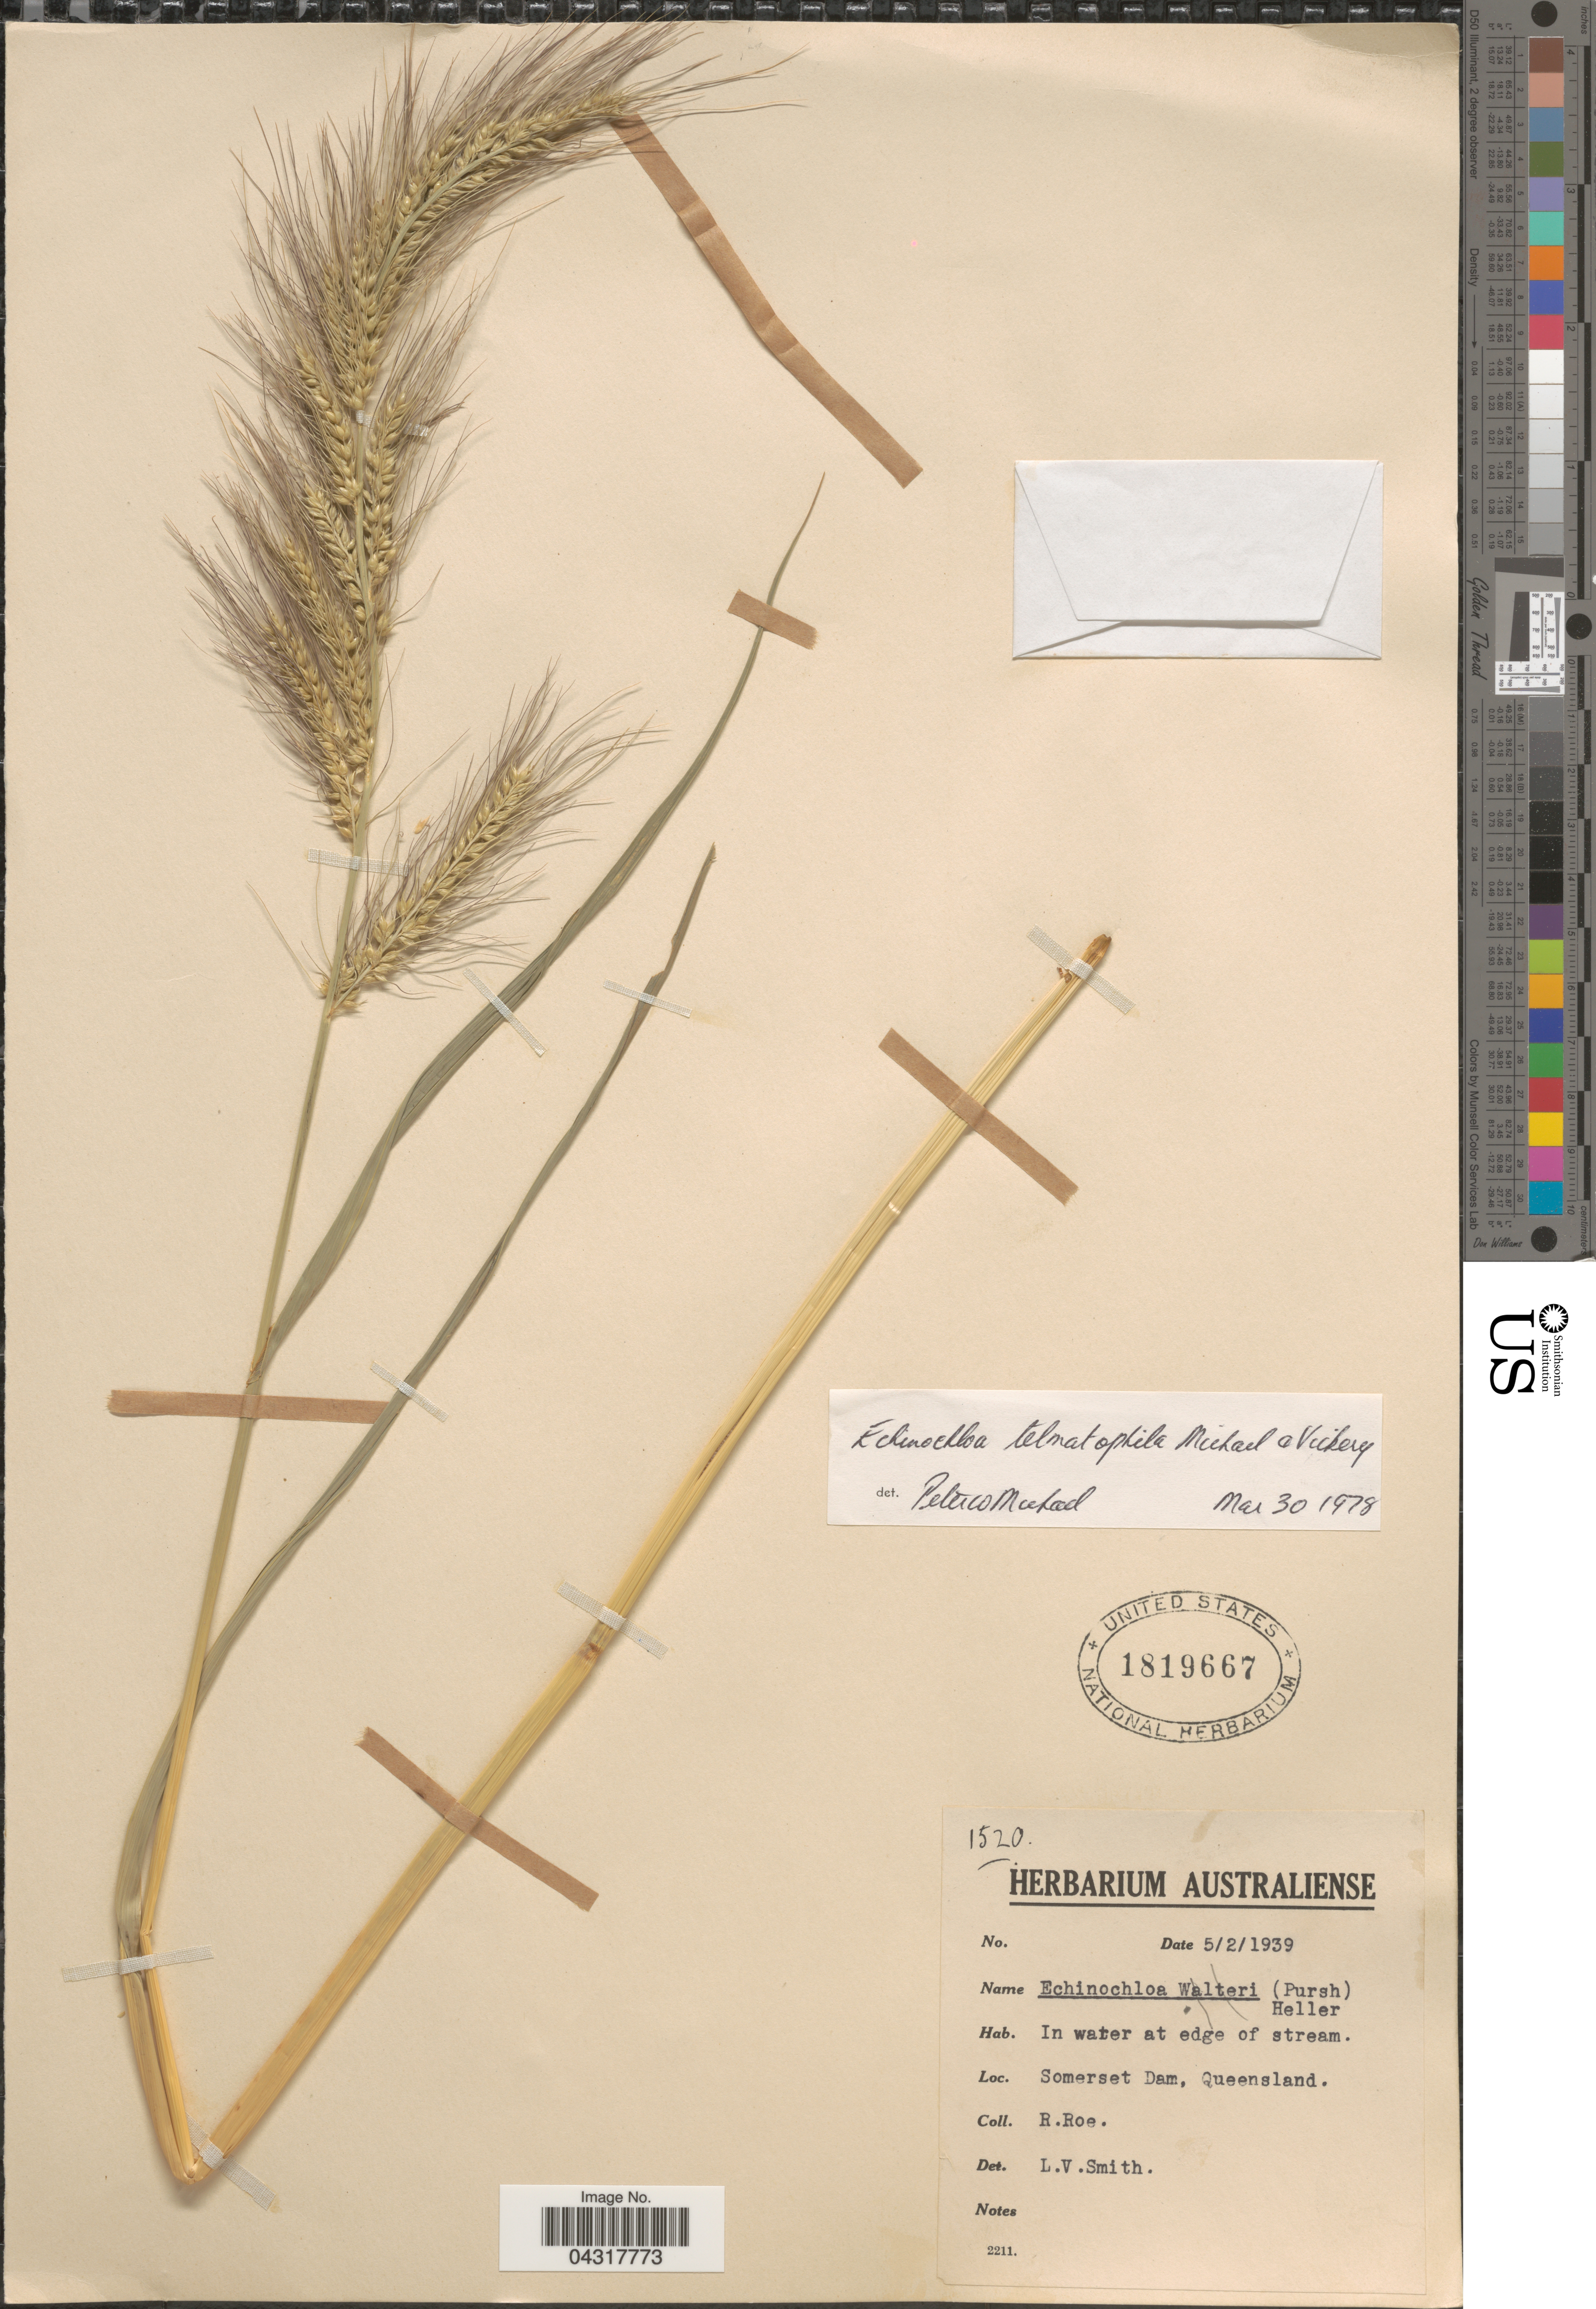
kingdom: Plantae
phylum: Tracheophyta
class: Liliopsida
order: Poales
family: Poaceae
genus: Echinochloa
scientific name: Echinochloa telmatophila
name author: P.W. Michael & Vickery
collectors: R. Roe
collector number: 1520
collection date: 1939-02-05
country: Australia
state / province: Queensland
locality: Somerset Dam.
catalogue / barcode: US 1819667